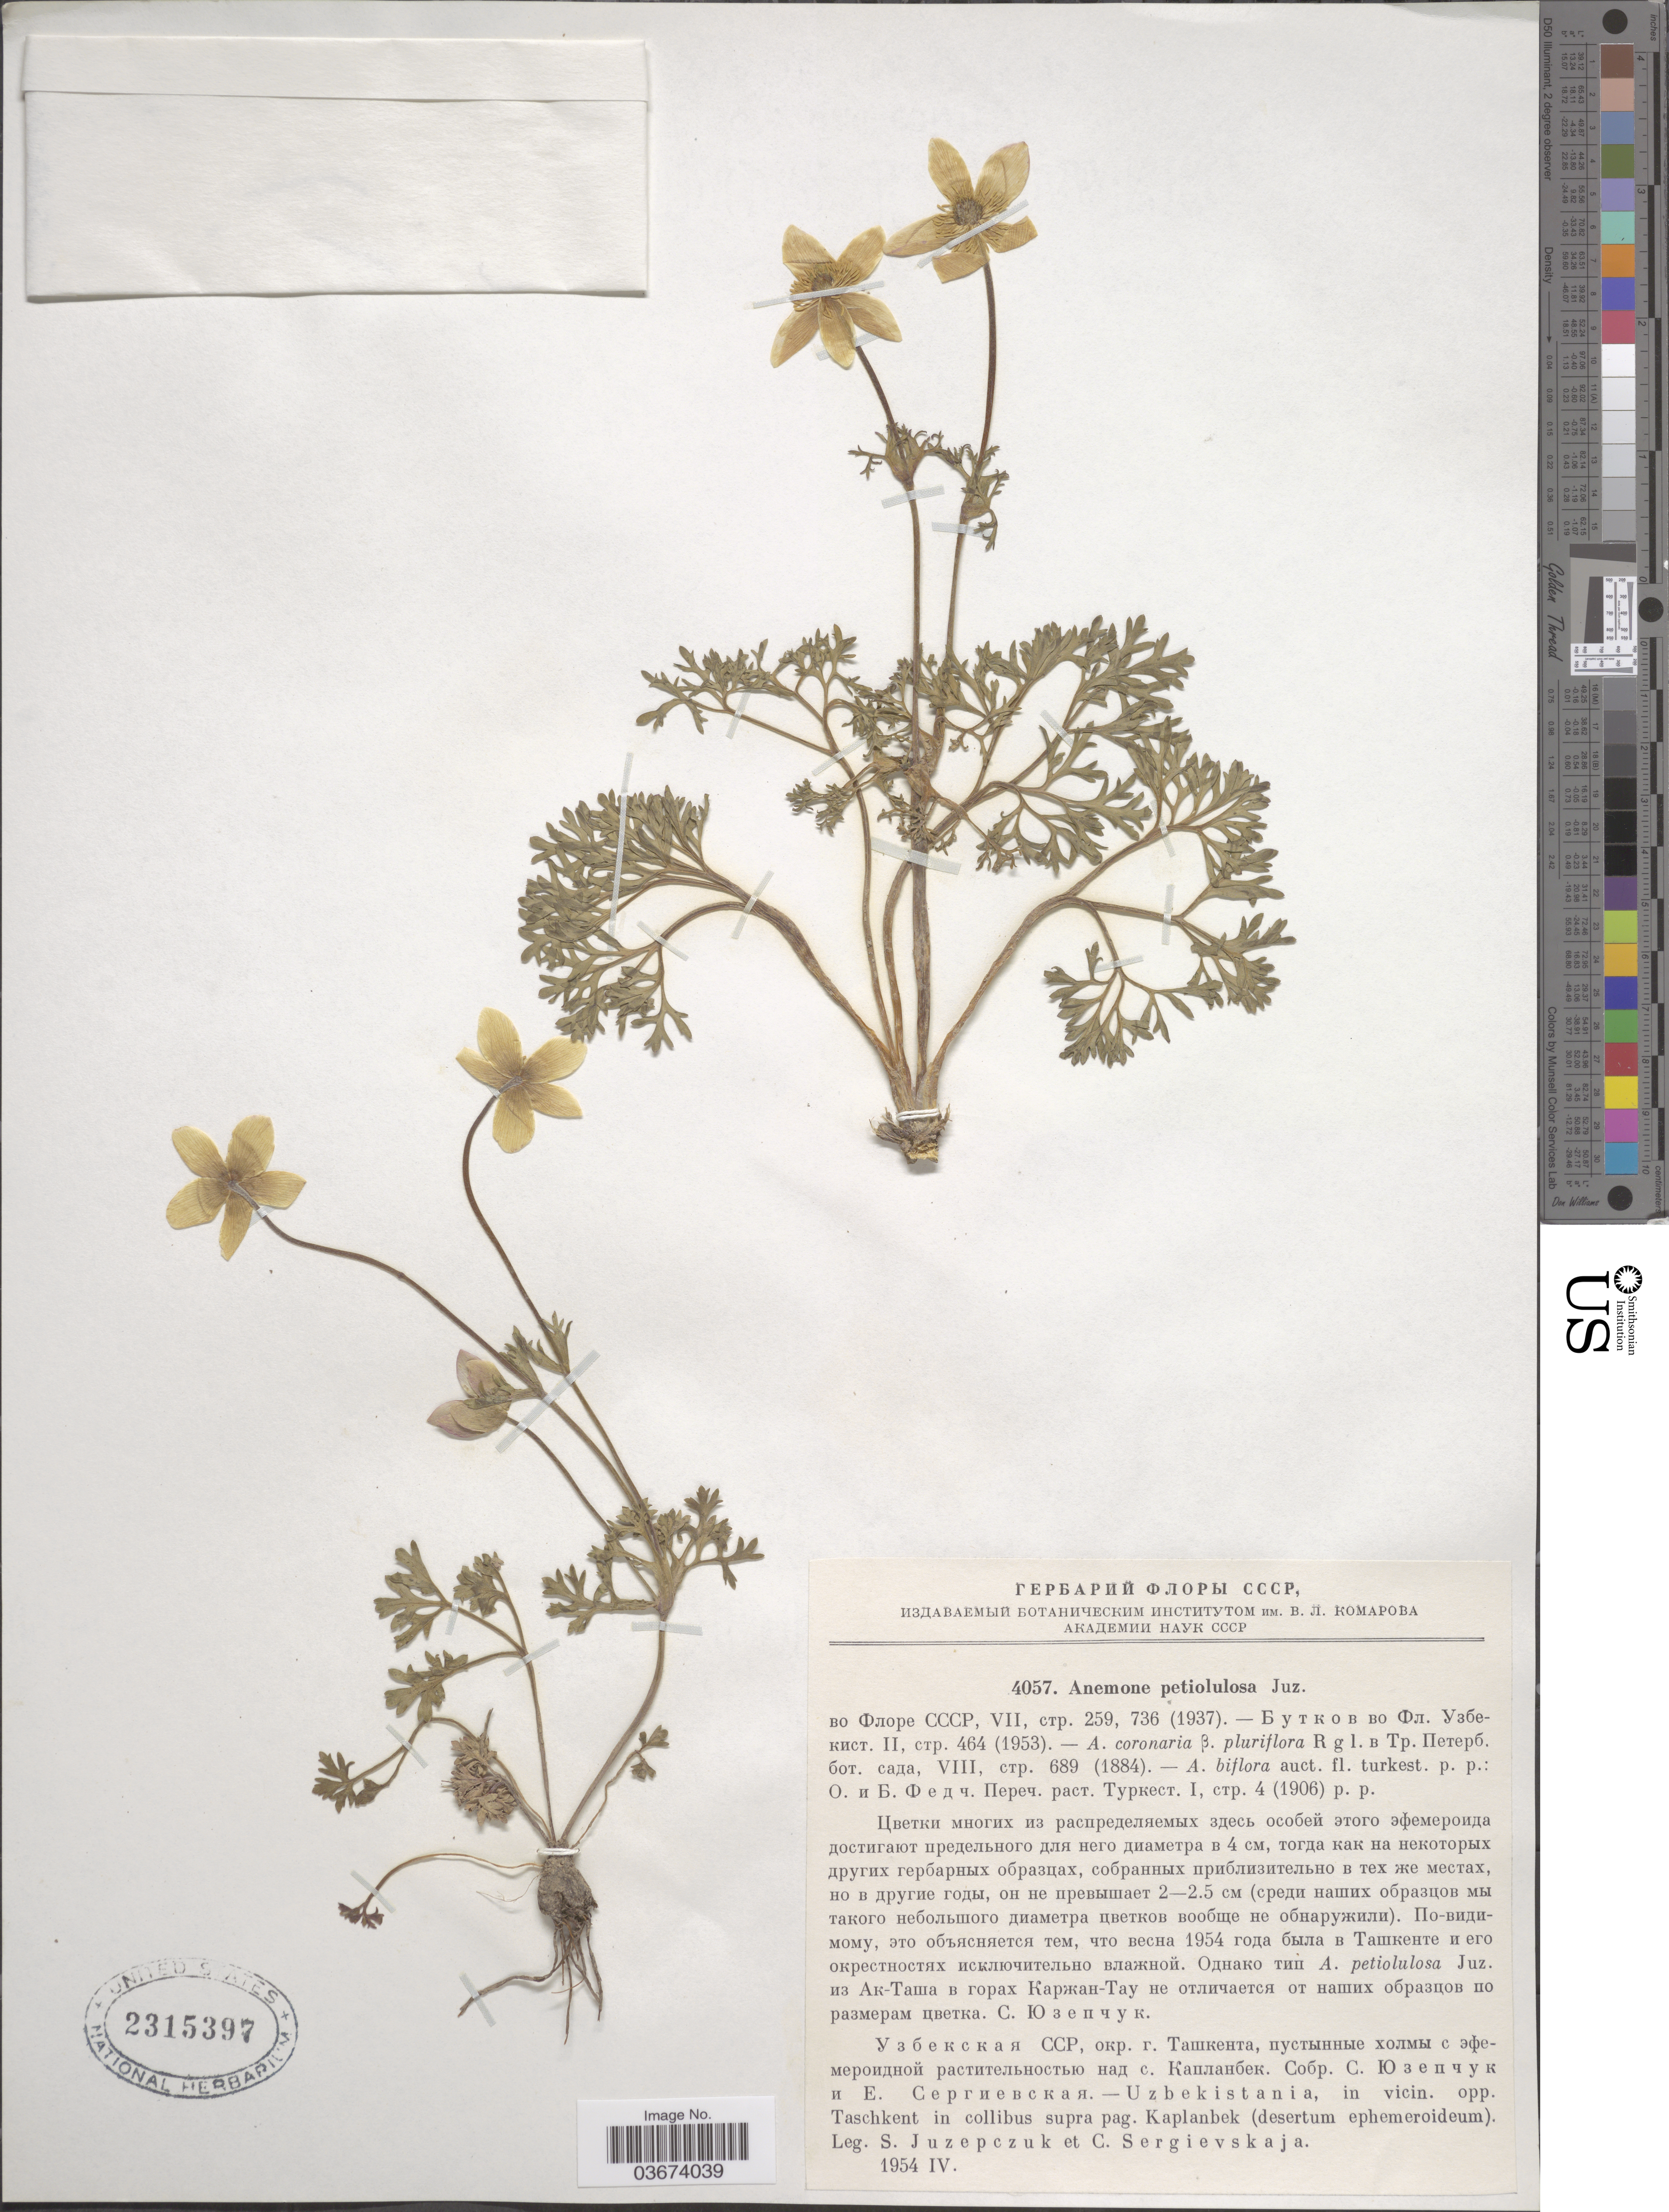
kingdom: Plantae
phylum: Tracheophyta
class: Magnoliopsida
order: Ranunculales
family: Ranunculaceae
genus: Anemone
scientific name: Anemone petiolulosa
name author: Juz.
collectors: S. V. Juzepczuk & C. Sergievskaja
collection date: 1954-04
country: Uzbekistan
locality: Uzbekistania, in vicin. opp. Taschkent in collibus supra pag. Kaplanbek (desertum ephemeroideum).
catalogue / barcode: US 2315397